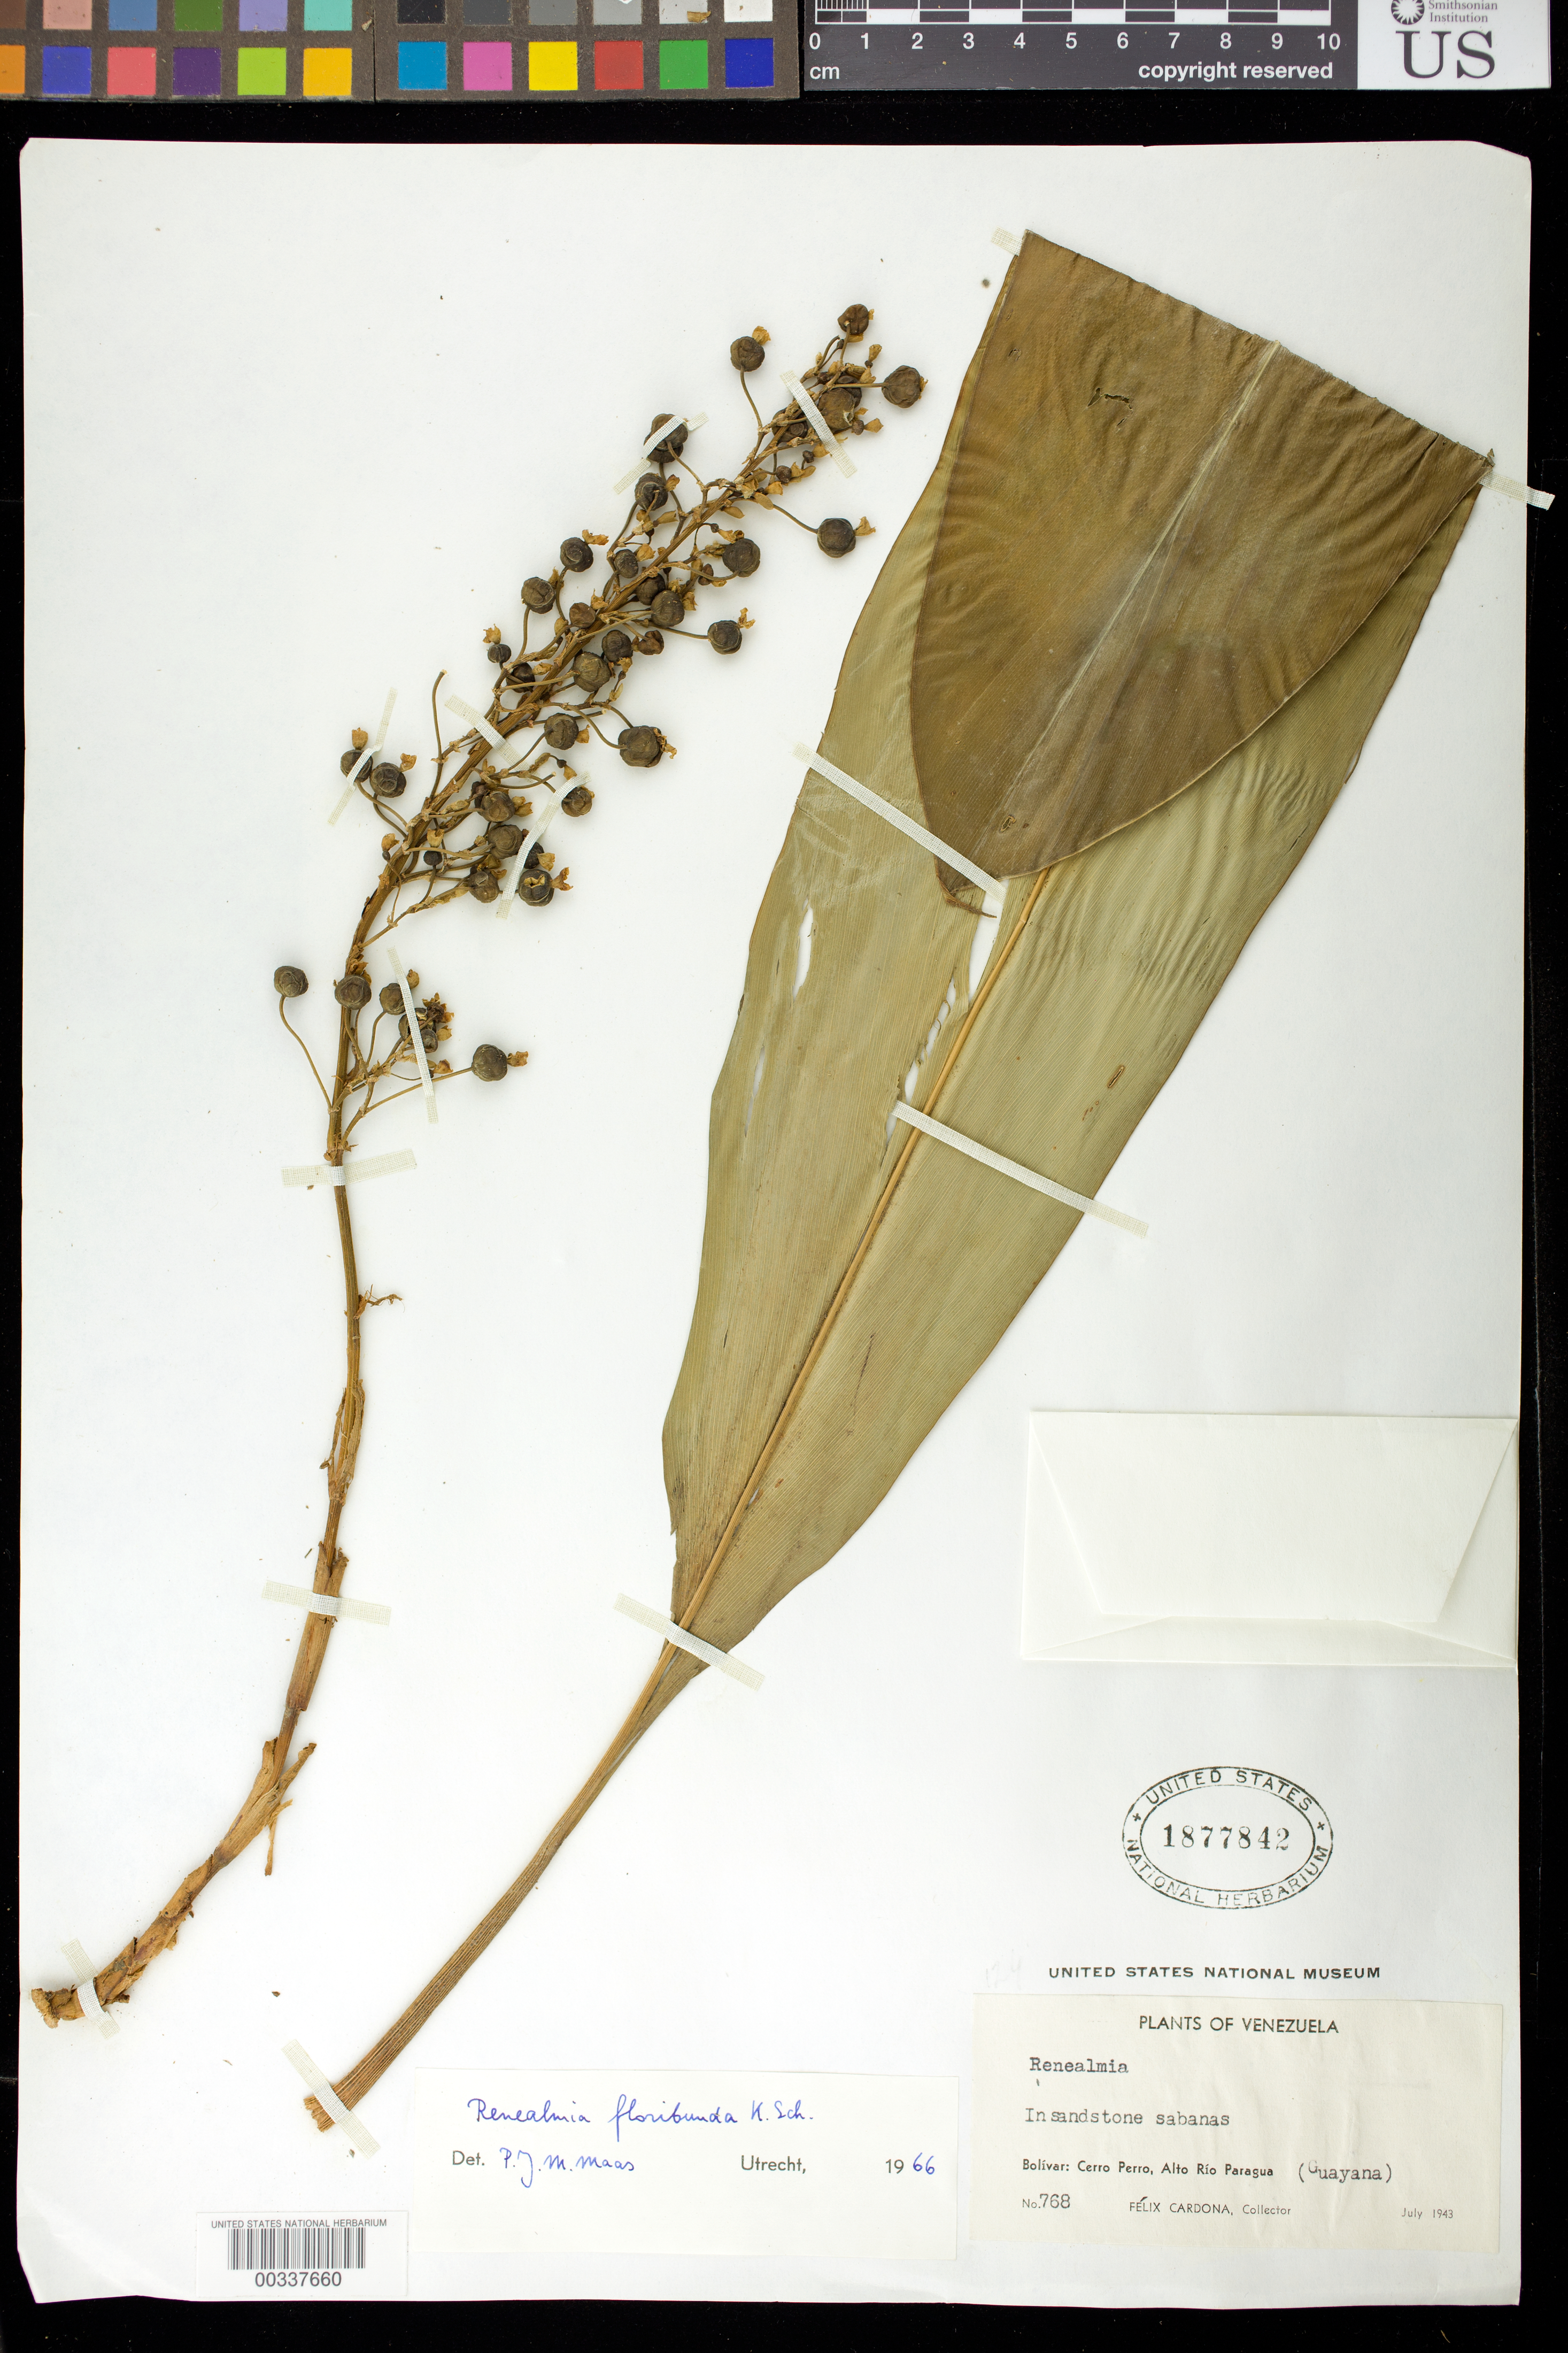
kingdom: Plantae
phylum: Tracheophyta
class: Liliopsida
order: Zingiberales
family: Zingiberaceae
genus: Renealmia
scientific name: Renealmia floribunda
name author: K. Schum.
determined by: Maas, Paul J. M.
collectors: F. Cardona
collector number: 768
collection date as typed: Jul 1943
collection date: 1943-07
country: Venezuela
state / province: Bolivar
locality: Cerro perro, alto rio paragua (guayana)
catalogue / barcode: US 1877842